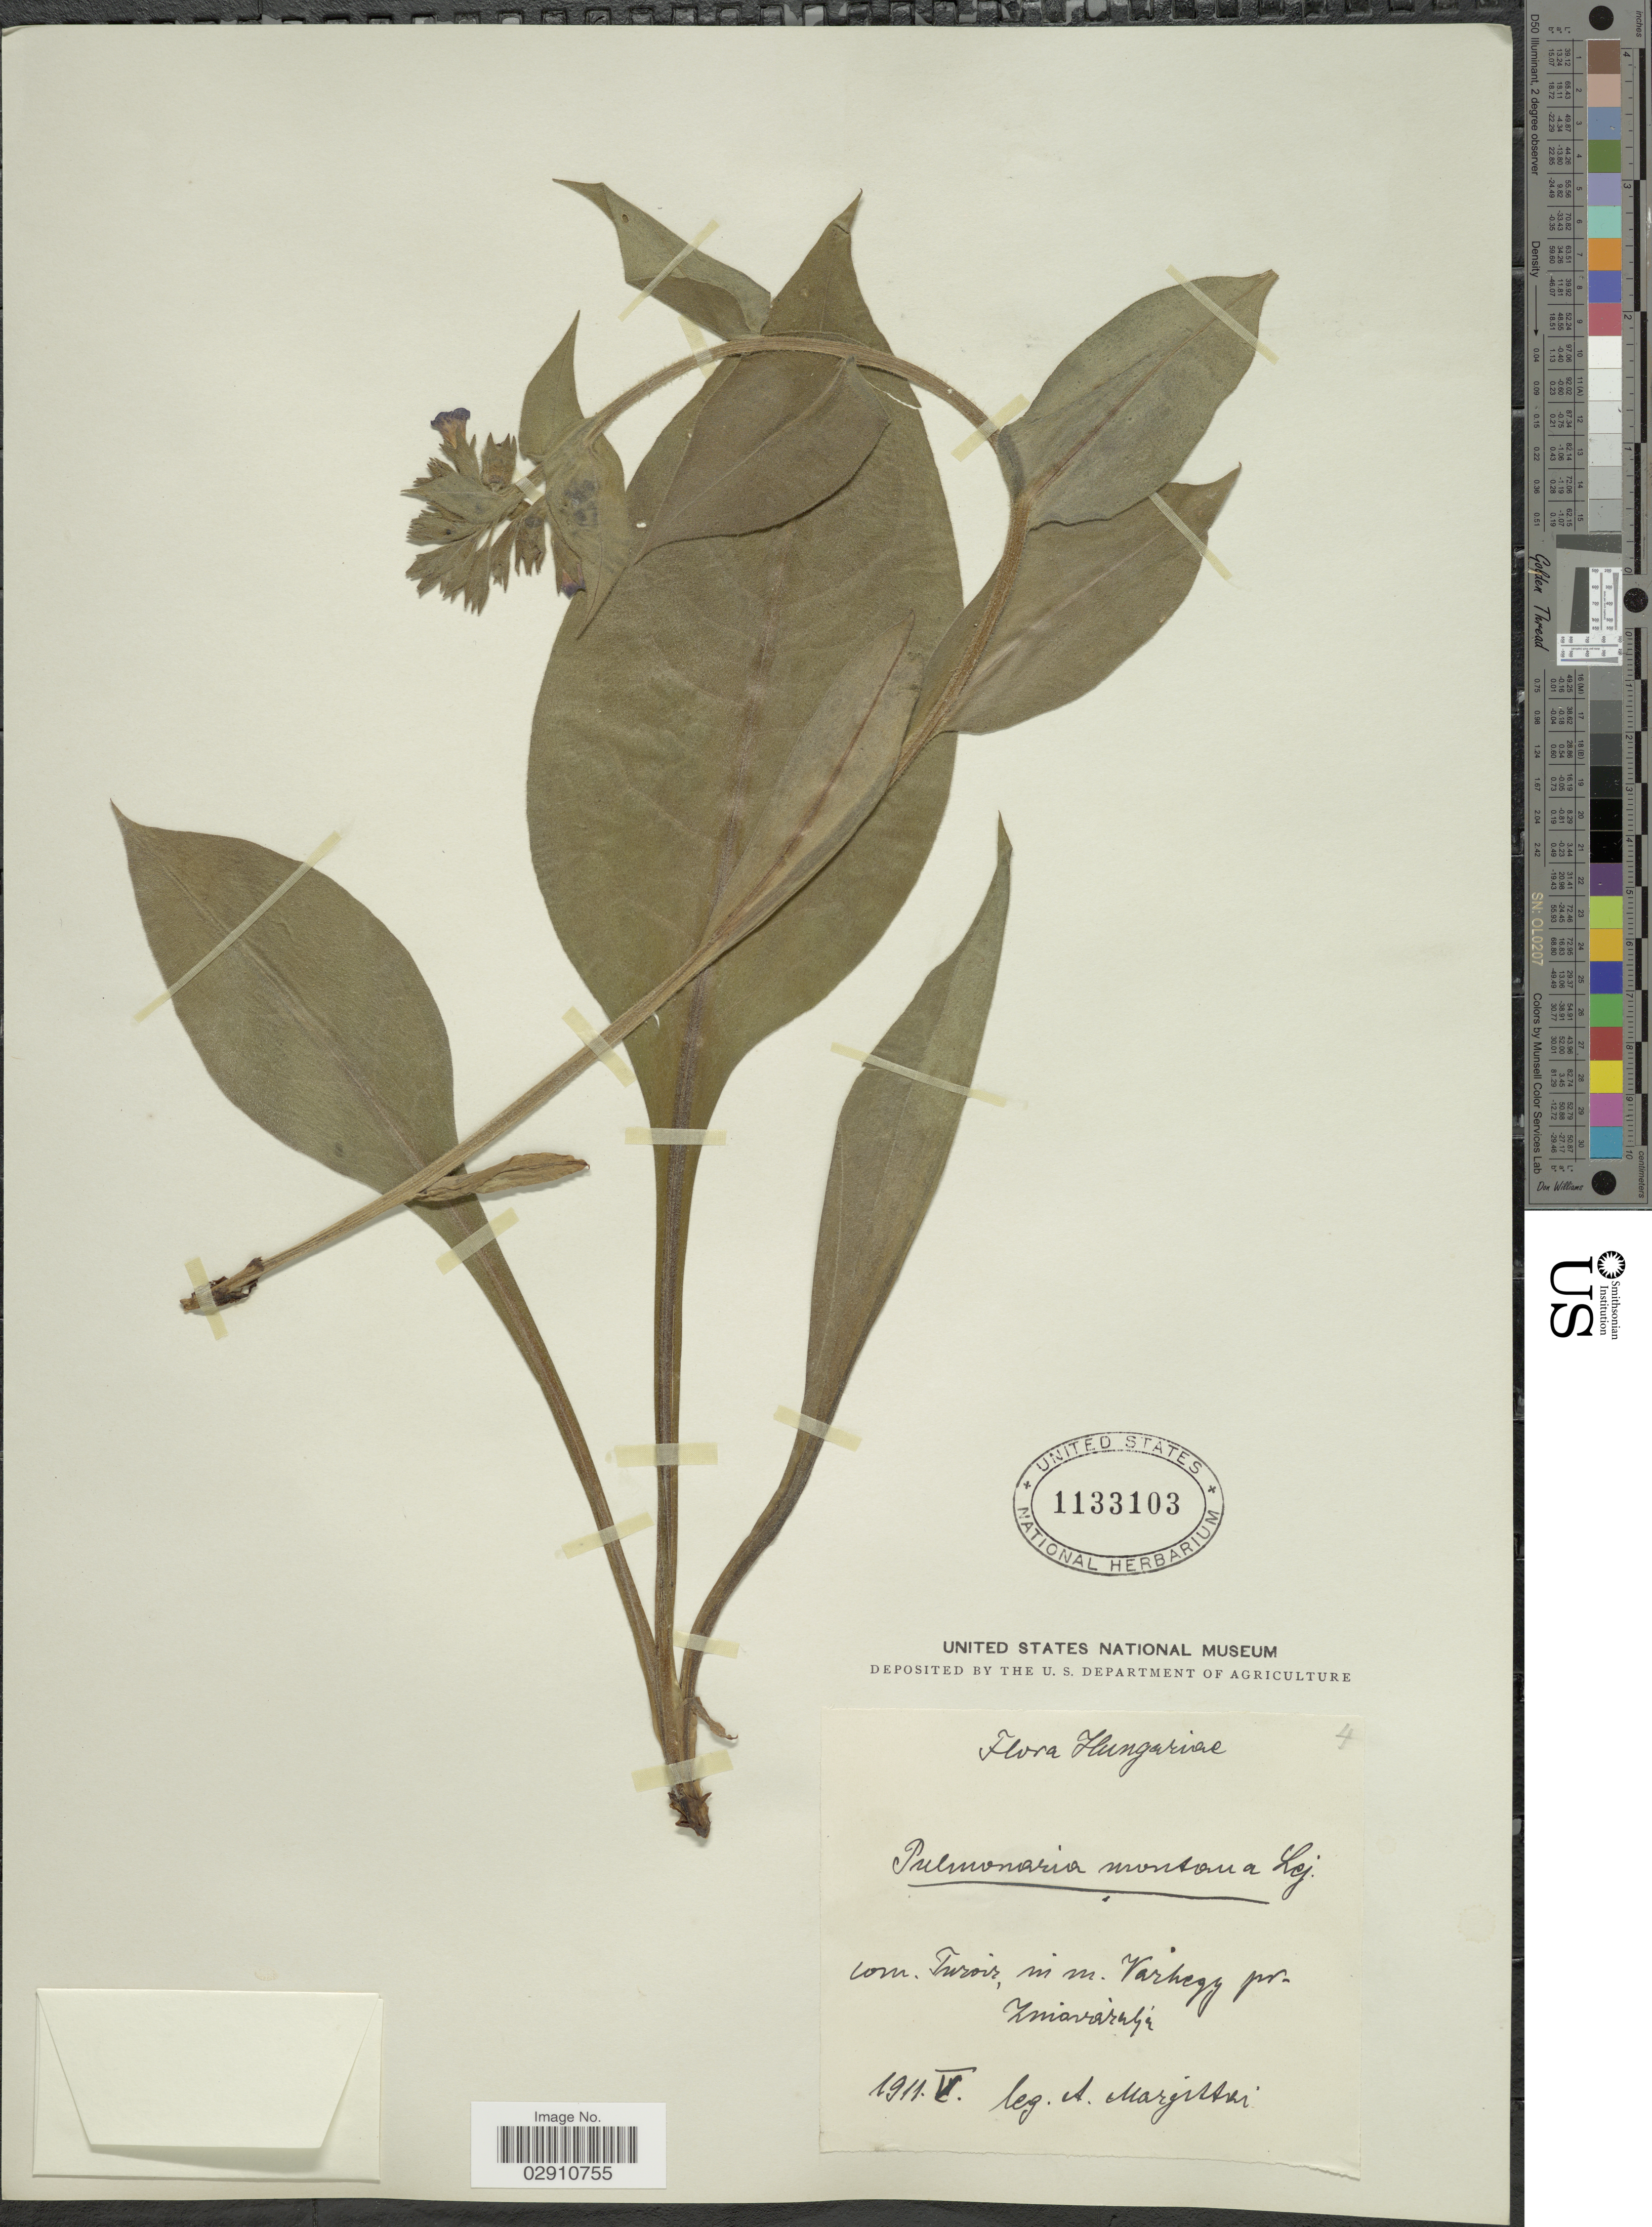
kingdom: Plantae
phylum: Tracheophyta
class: Magnoliopsida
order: Boraginales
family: Boraginaceae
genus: Pulmonaria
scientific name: Pulmonaria montana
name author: Lej.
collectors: A. Margittai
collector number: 4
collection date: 1911-05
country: Hungary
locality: Com. Turoir, in m. Varhegy pr. Zmavarulu. [interpreted]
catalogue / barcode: US 1133103